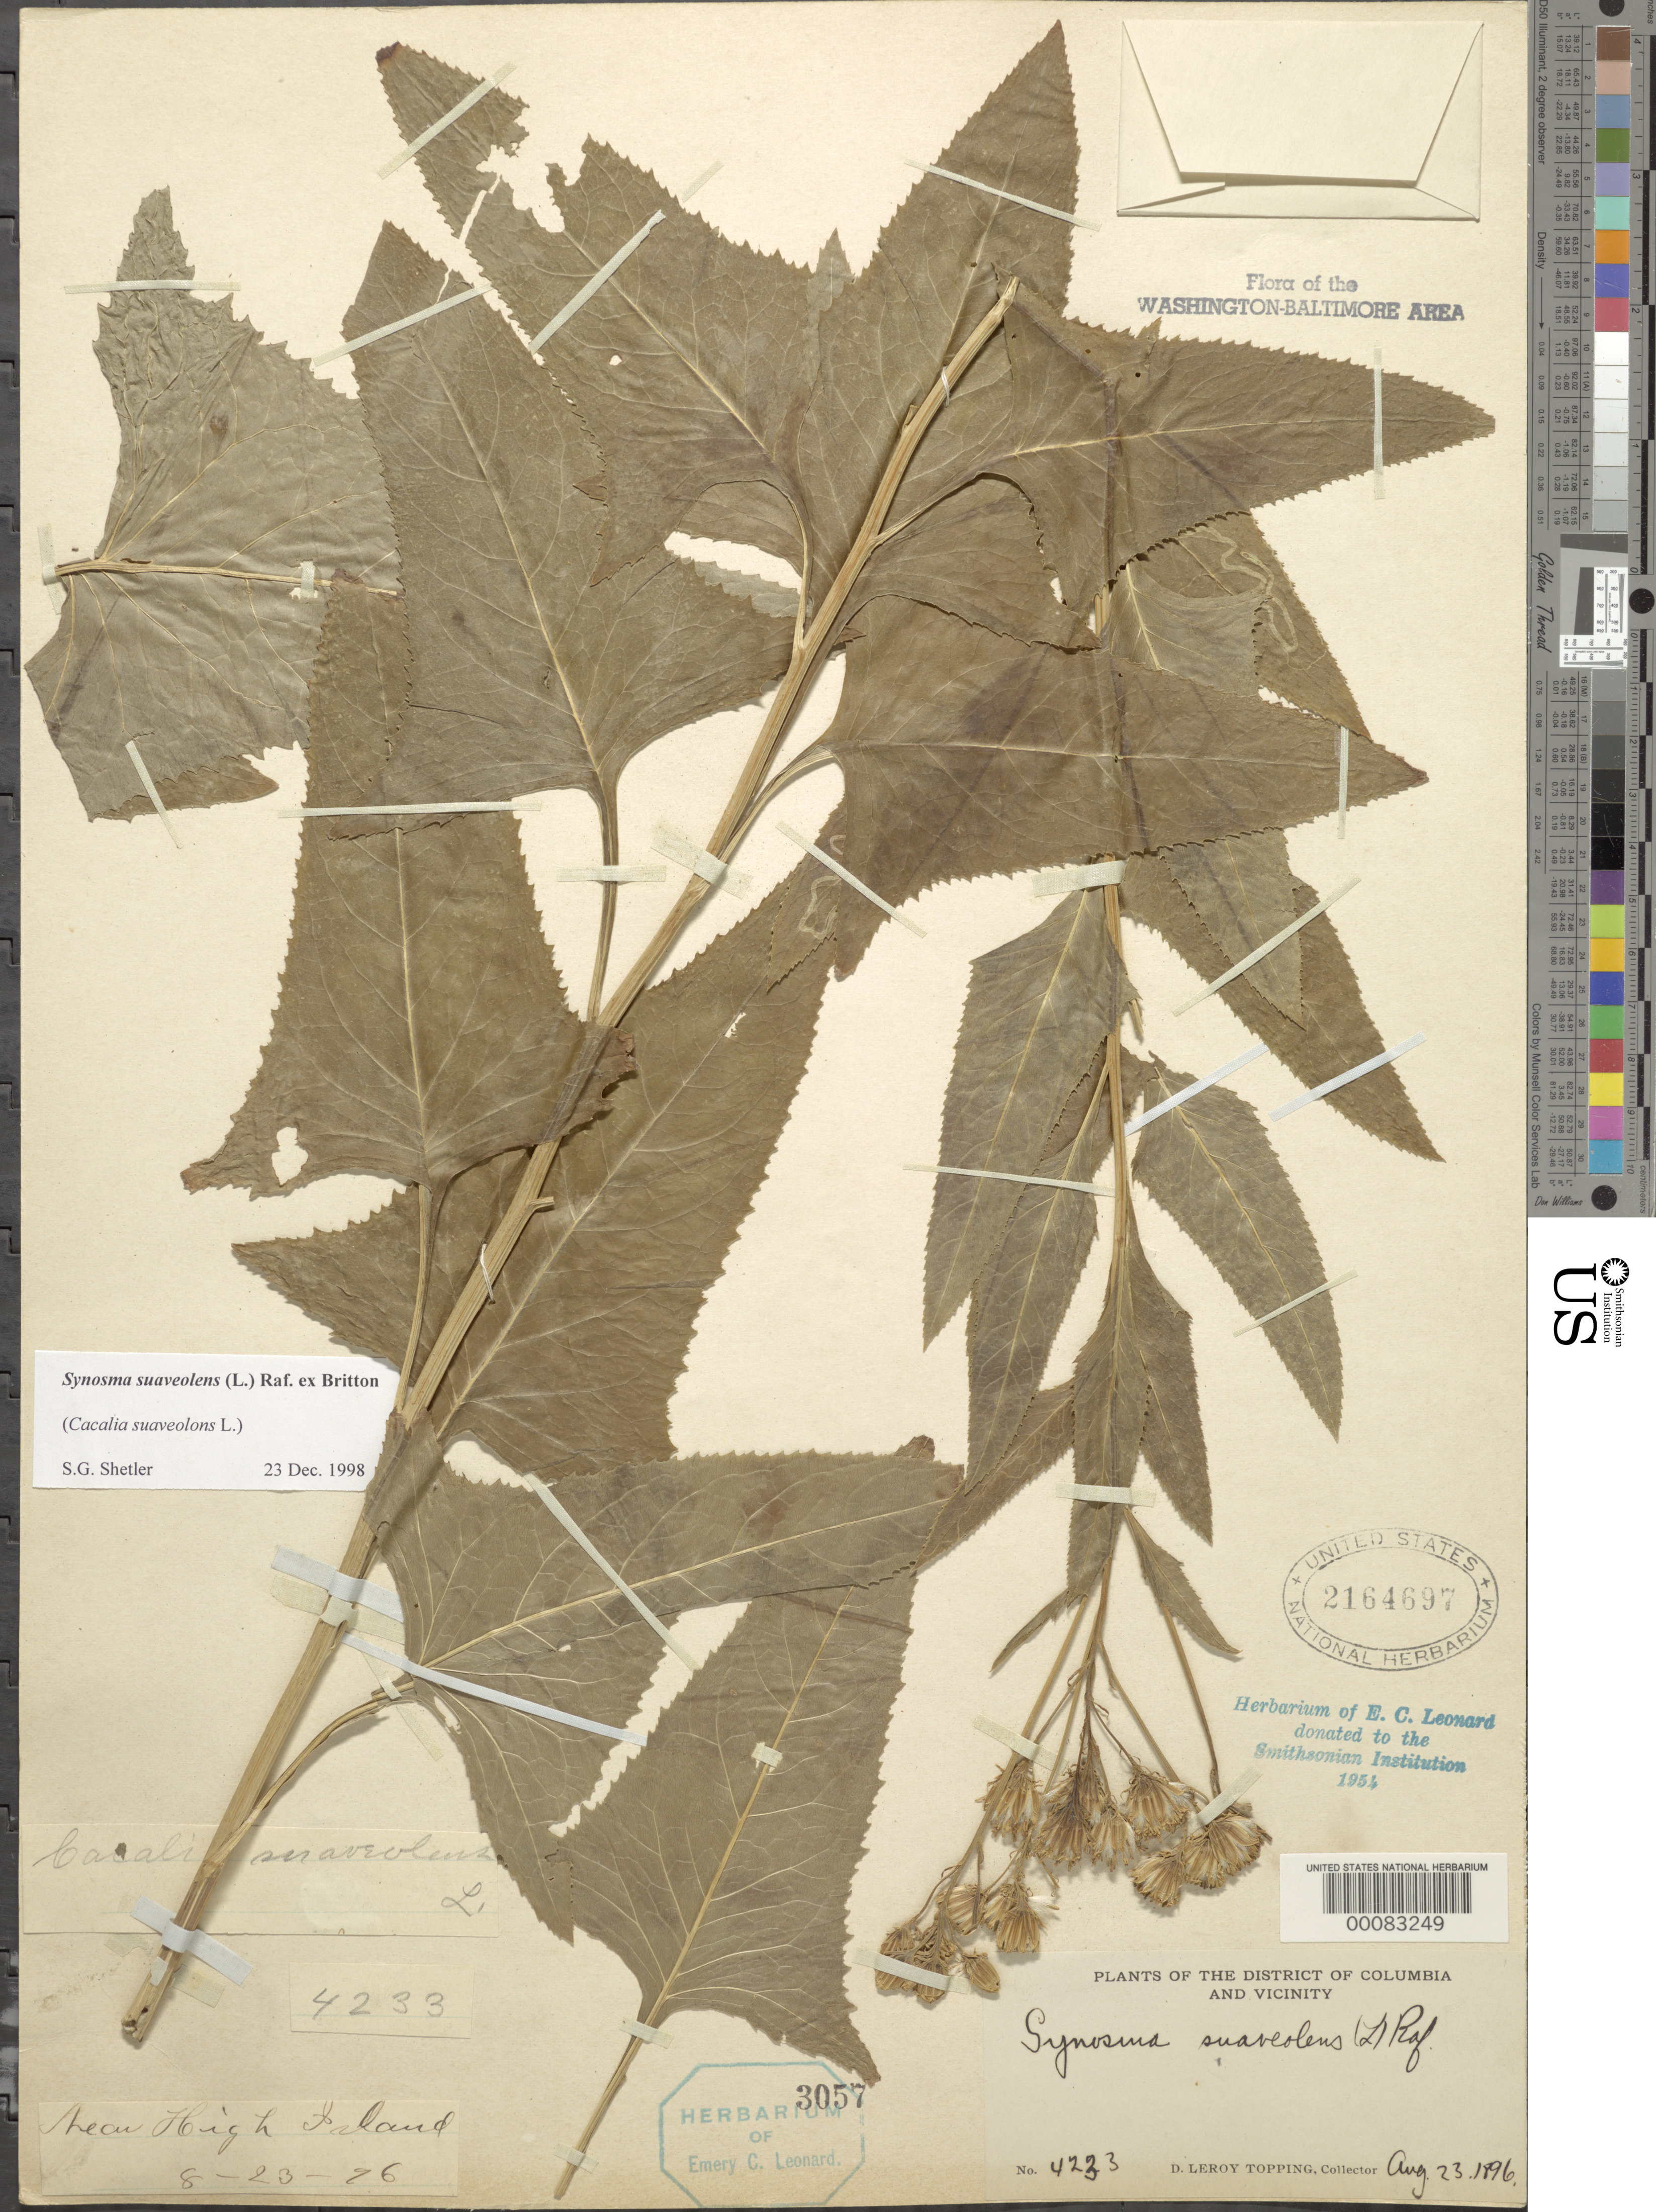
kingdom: Plantae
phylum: Tracheophyta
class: Magnoliopsida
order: Asterales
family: Asteraceae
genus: Hasteola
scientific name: Hasteola suaveolens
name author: (L.) Pojark.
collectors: D. L. Topping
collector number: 4233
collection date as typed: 23 Aug 1896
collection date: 1896-08-23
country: United States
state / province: Maryland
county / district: Montgomery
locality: Near High Island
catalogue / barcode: US 2164697